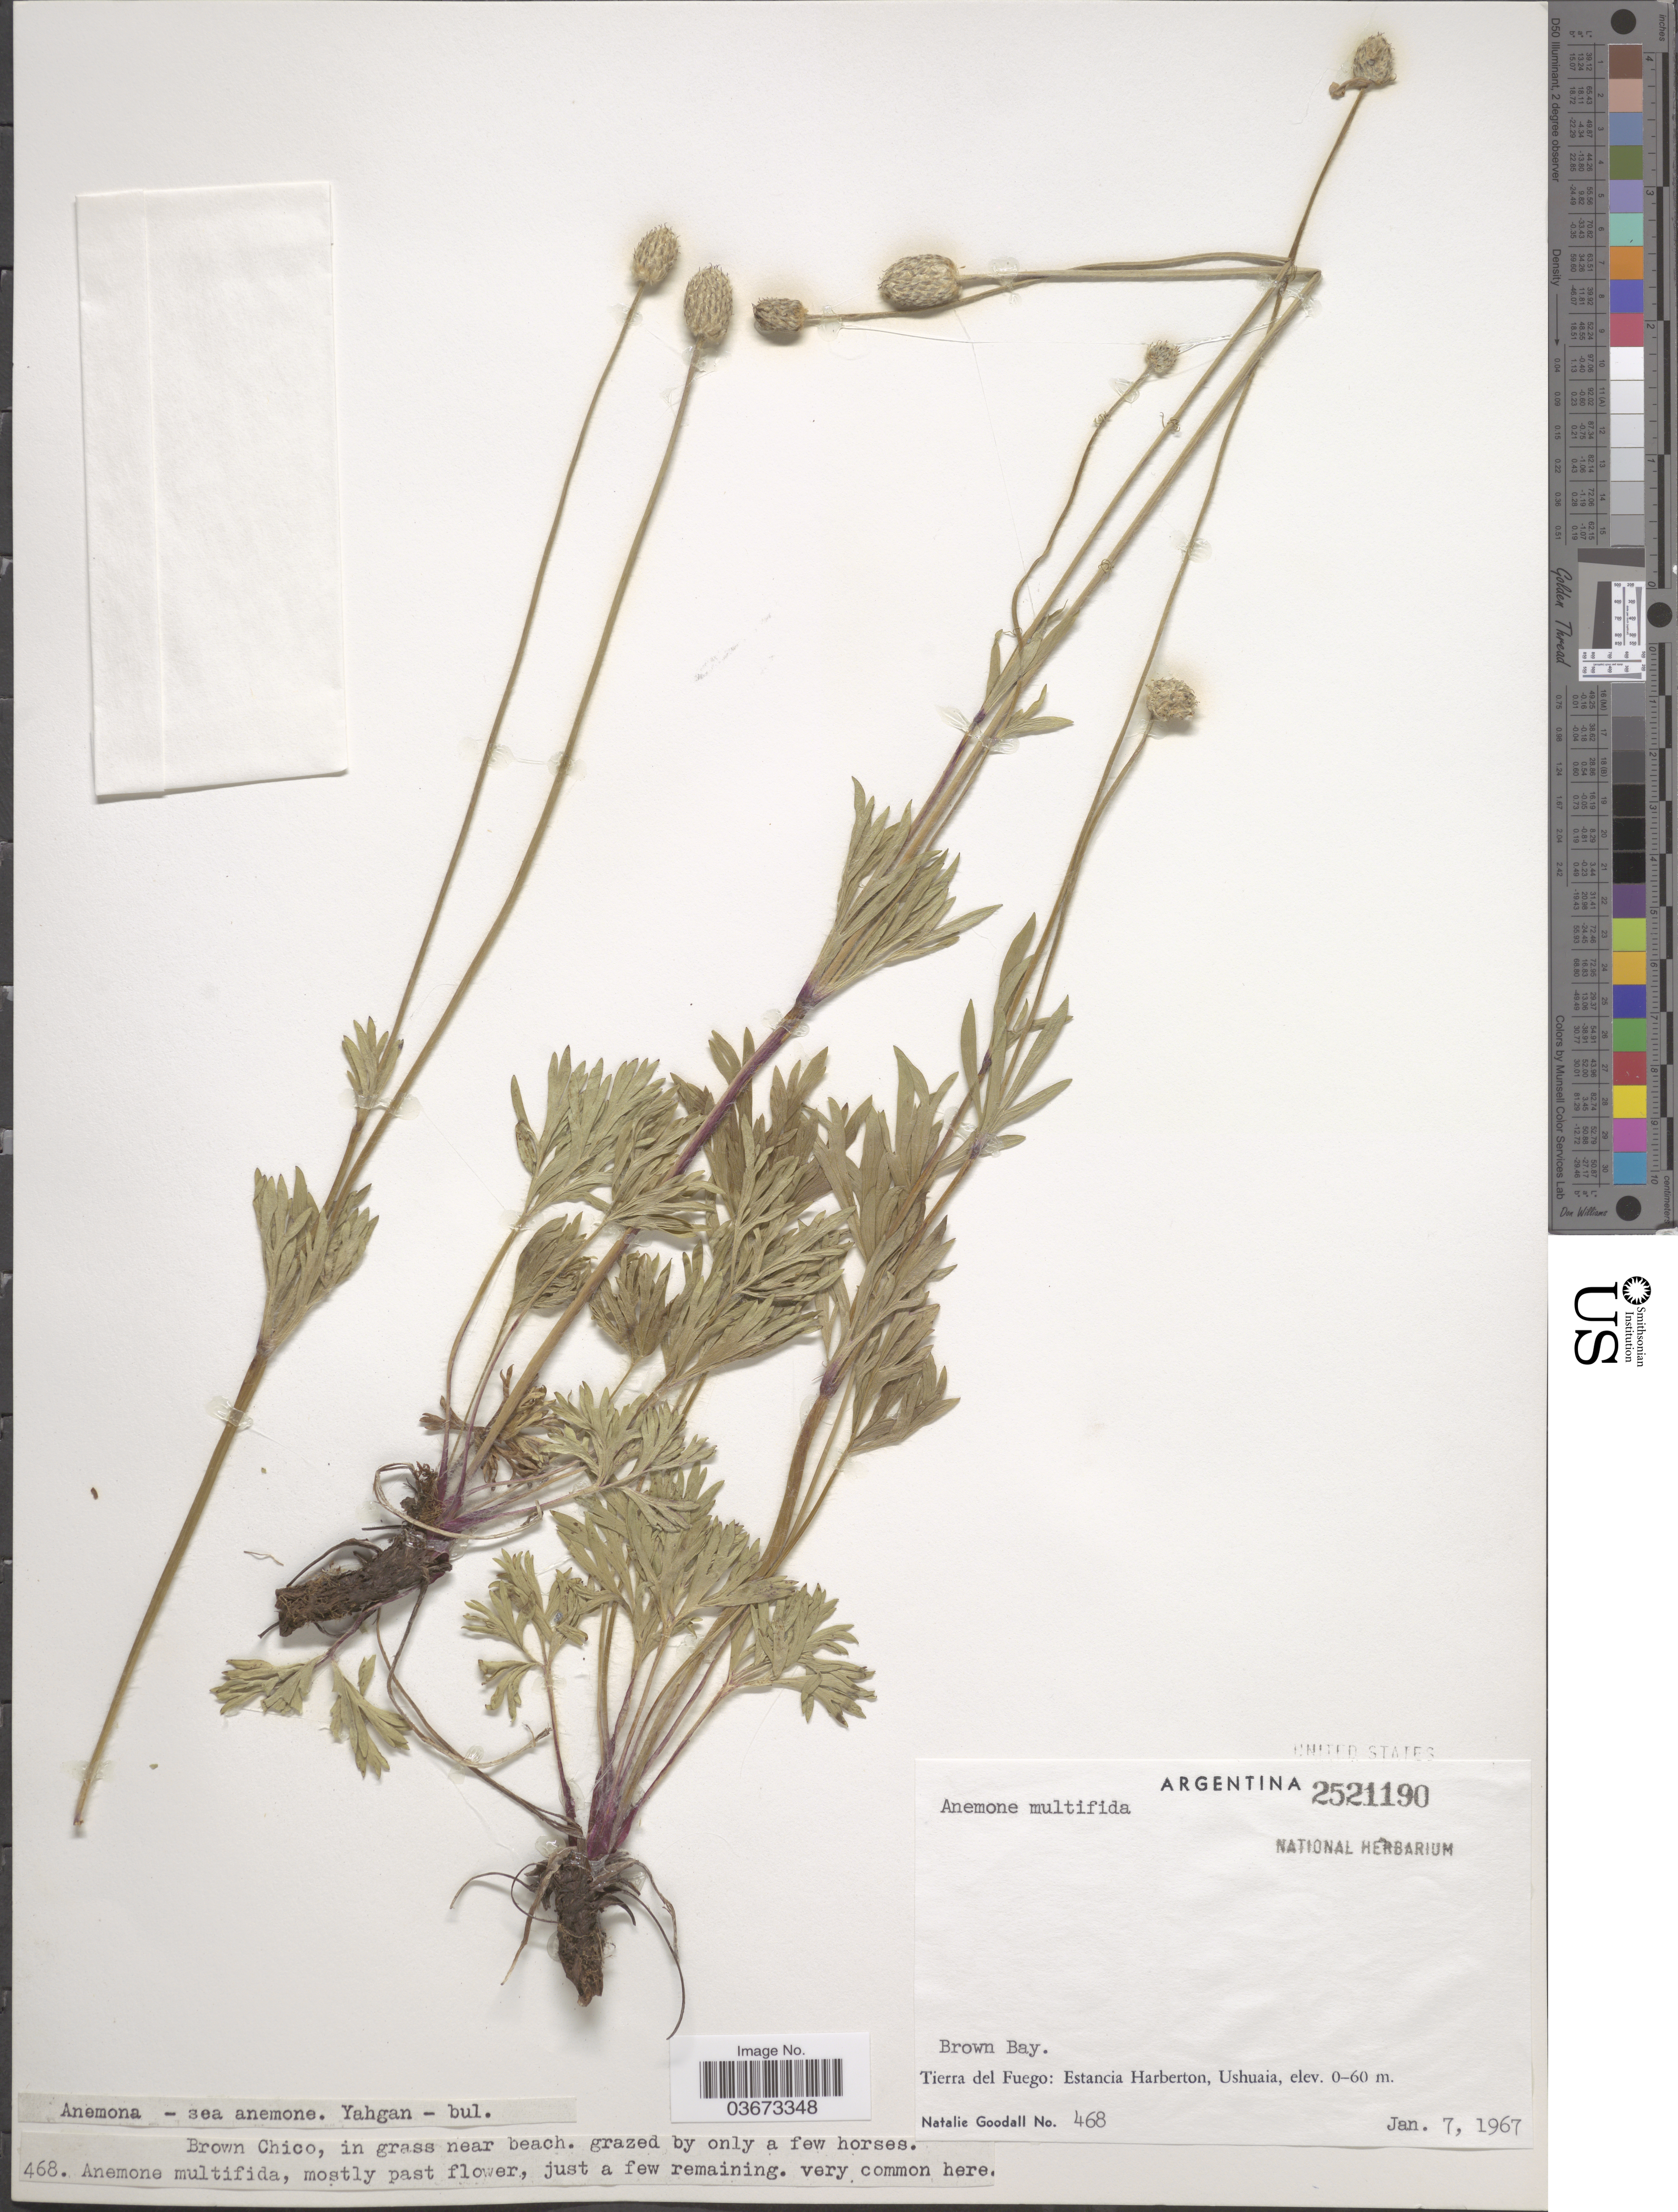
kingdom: Plantae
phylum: Tracheophyta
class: Magnoliopsida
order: Ranunculales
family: Ranunculaceae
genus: Anemone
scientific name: Anemone multifida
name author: Poir.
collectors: N. Goodall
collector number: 468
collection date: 1967-01-07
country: Argentina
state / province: Tierra del Fuego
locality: Brown Bay. Estancia Harberton, Ushuaia. Brown Chico, in grass near beach.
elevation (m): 0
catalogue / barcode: US 2521190